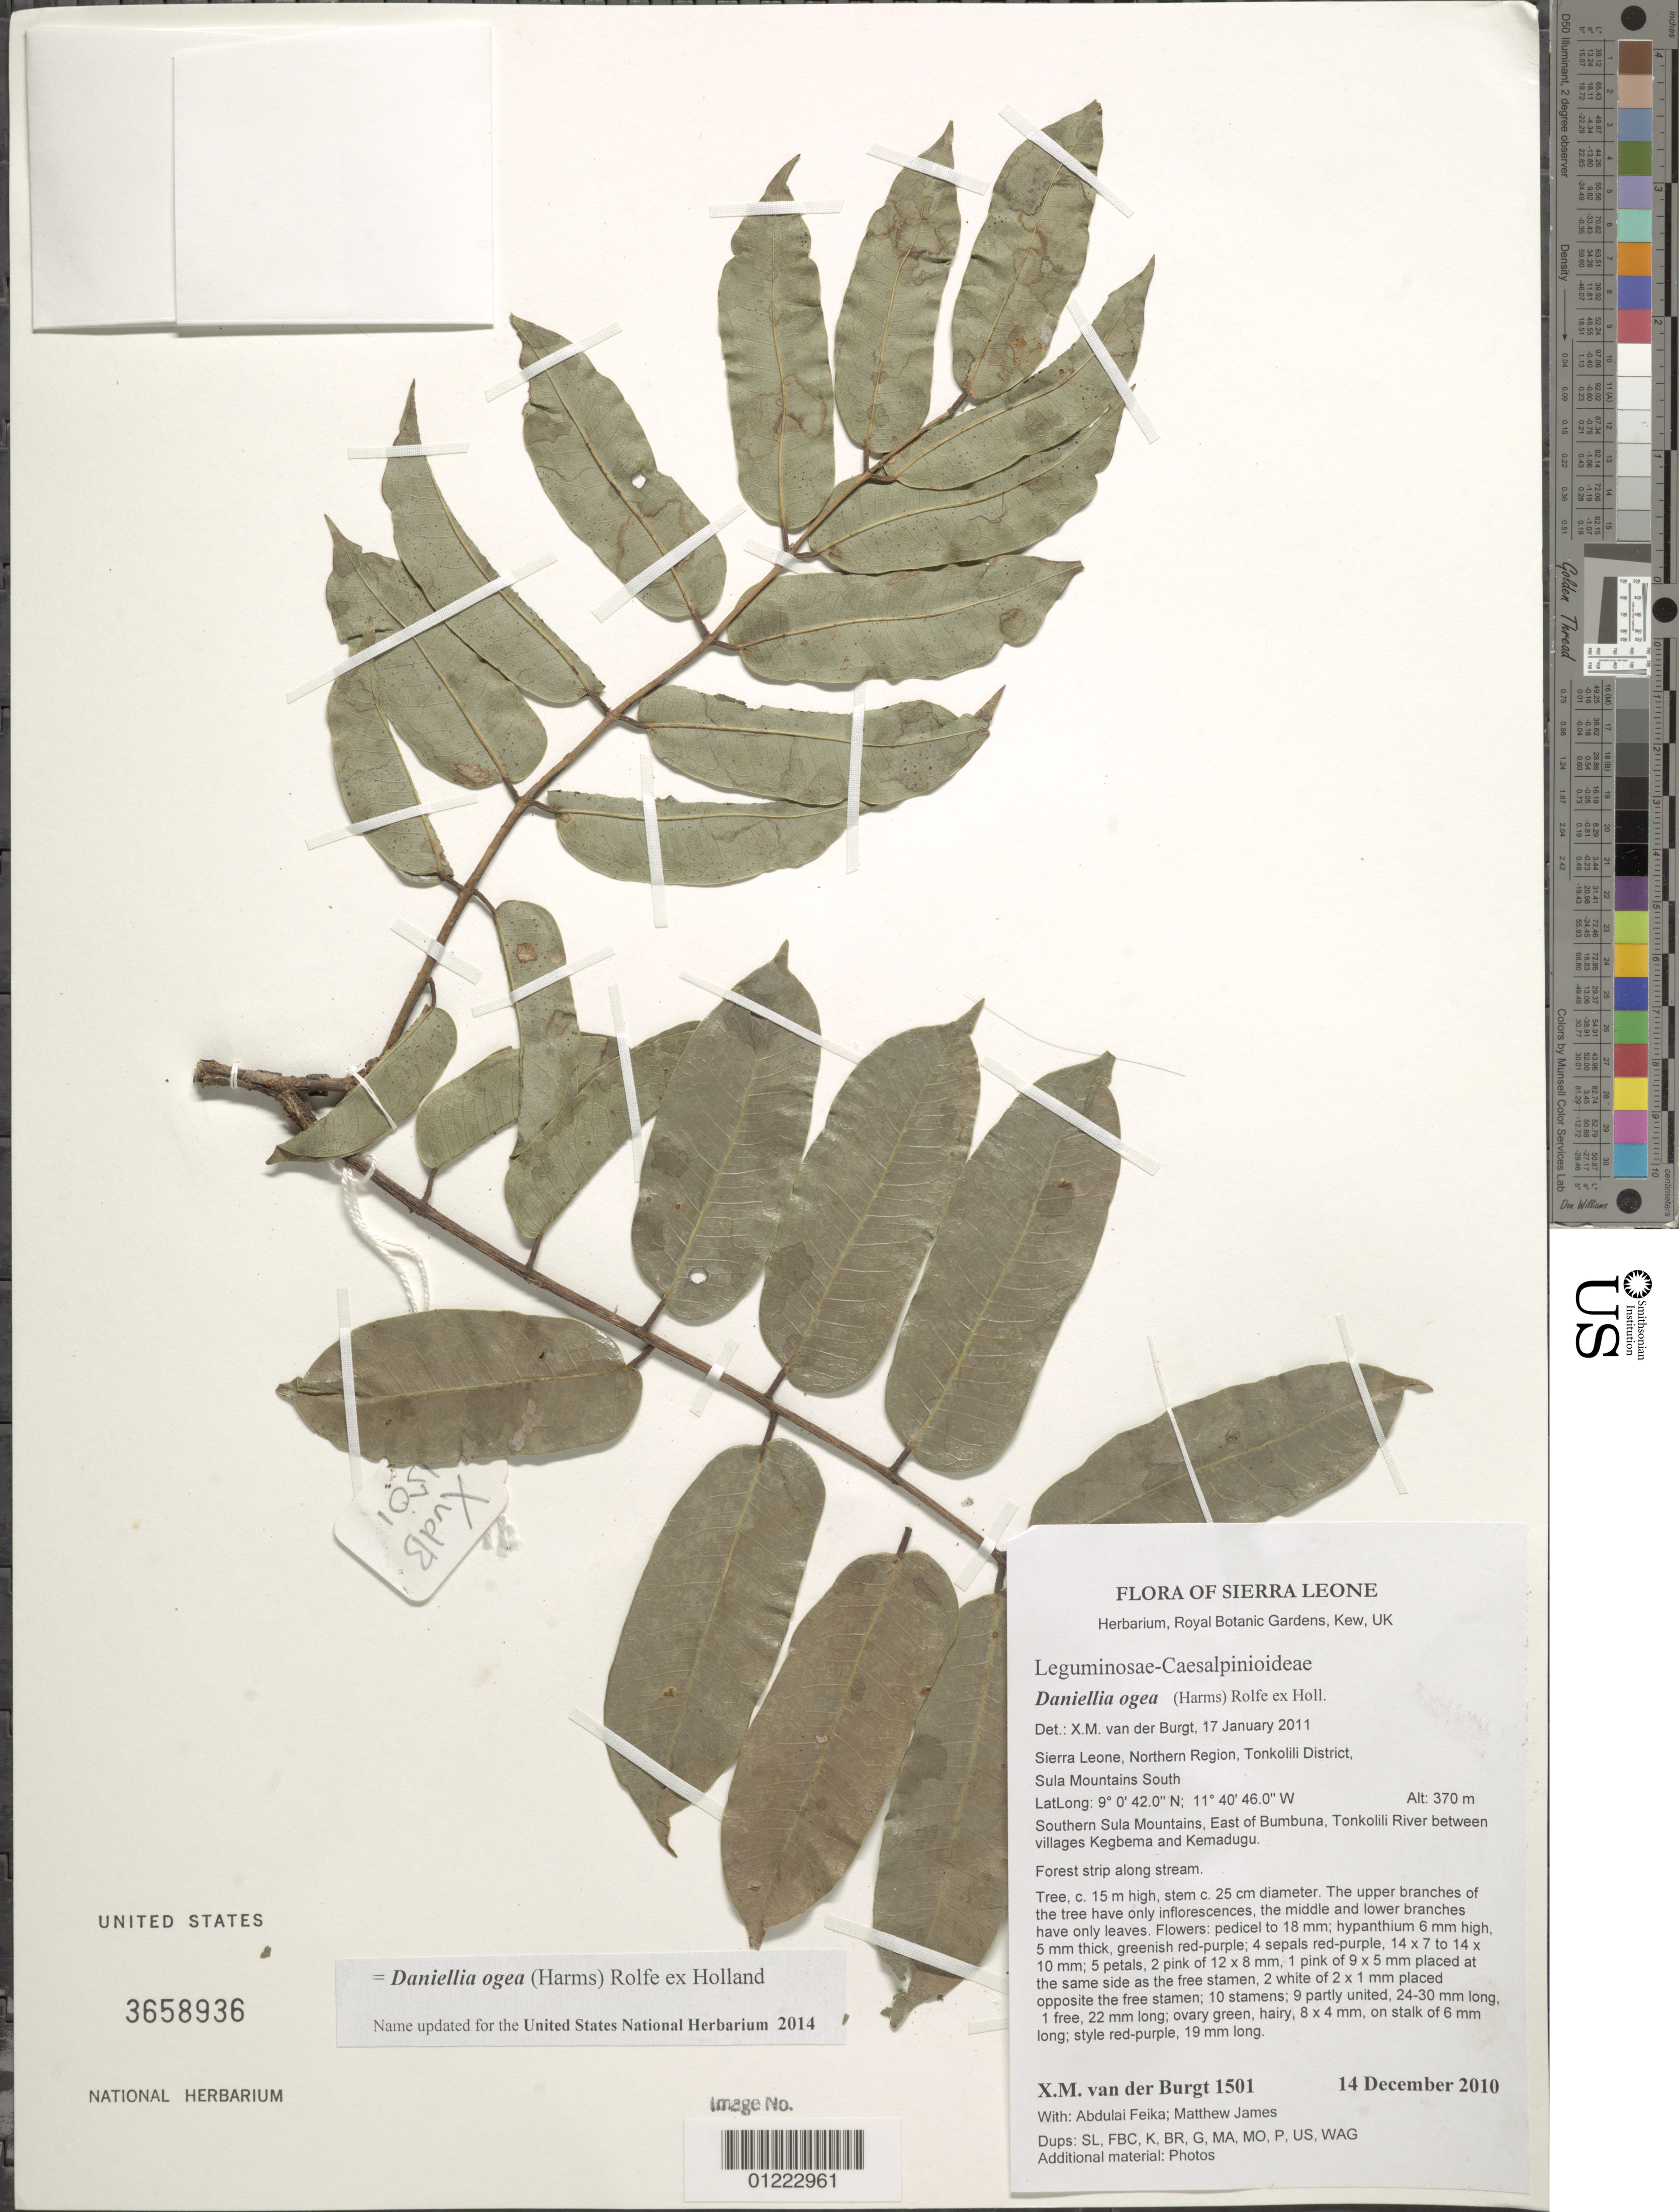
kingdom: Plantae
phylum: Tracheophyta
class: Magnoliopsida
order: Fabales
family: Fabaceae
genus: Daniellia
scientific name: Daniellia ogea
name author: (Harms) Rolfe ex Holland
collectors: X. M. van der Burgt, A. Feika & M. James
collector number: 1501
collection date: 2010-12-14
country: Sierra Leone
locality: Sierra Leone, Northern Region, Tonkolili District, Southern Sula Mountains, East of Bumbuna, Tonkolili River between villages Kegbema and Kemadugu.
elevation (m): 370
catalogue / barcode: US 3658936